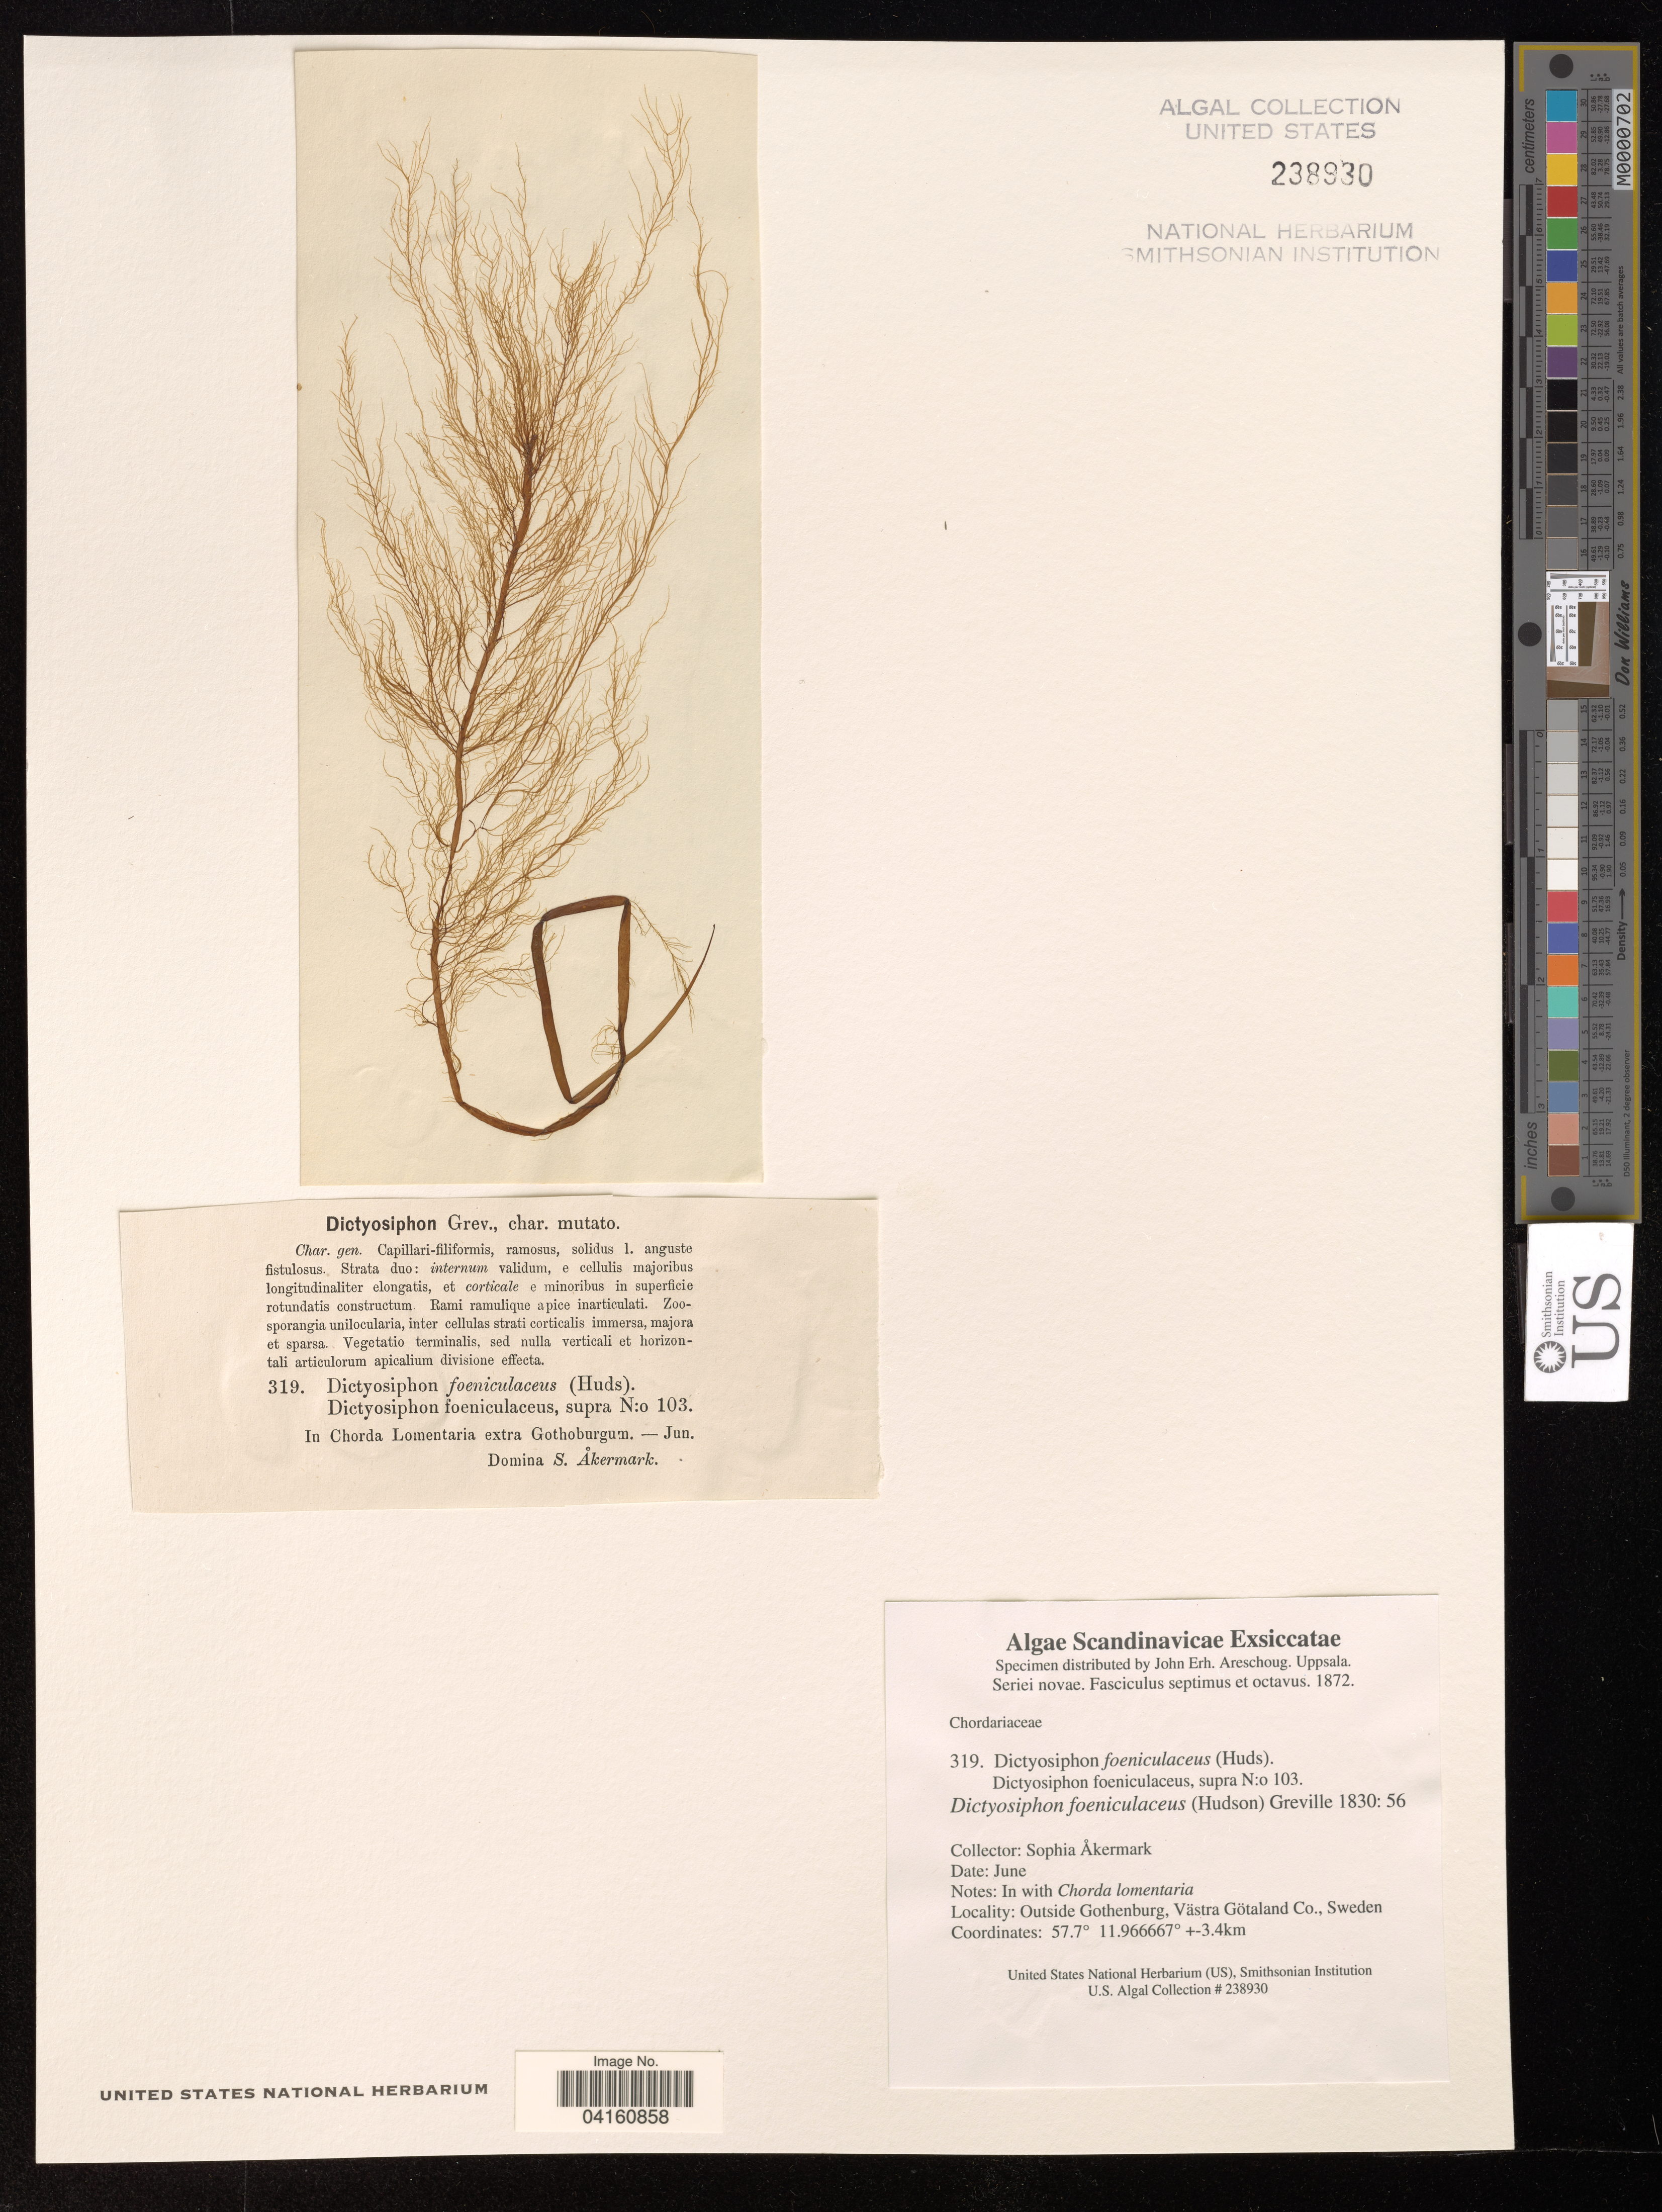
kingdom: Chromista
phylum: Ochrophyta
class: Phaeophyceae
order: Dictyosiphonales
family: Dictyosiphonaceae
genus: Dictyosiphon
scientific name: Dictyosiphon foeniculaceus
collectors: S. Akermark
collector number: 319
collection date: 1872-06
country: Sweden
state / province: Västra Götaland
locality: Outside Gothenburg.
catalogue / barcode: US 238930